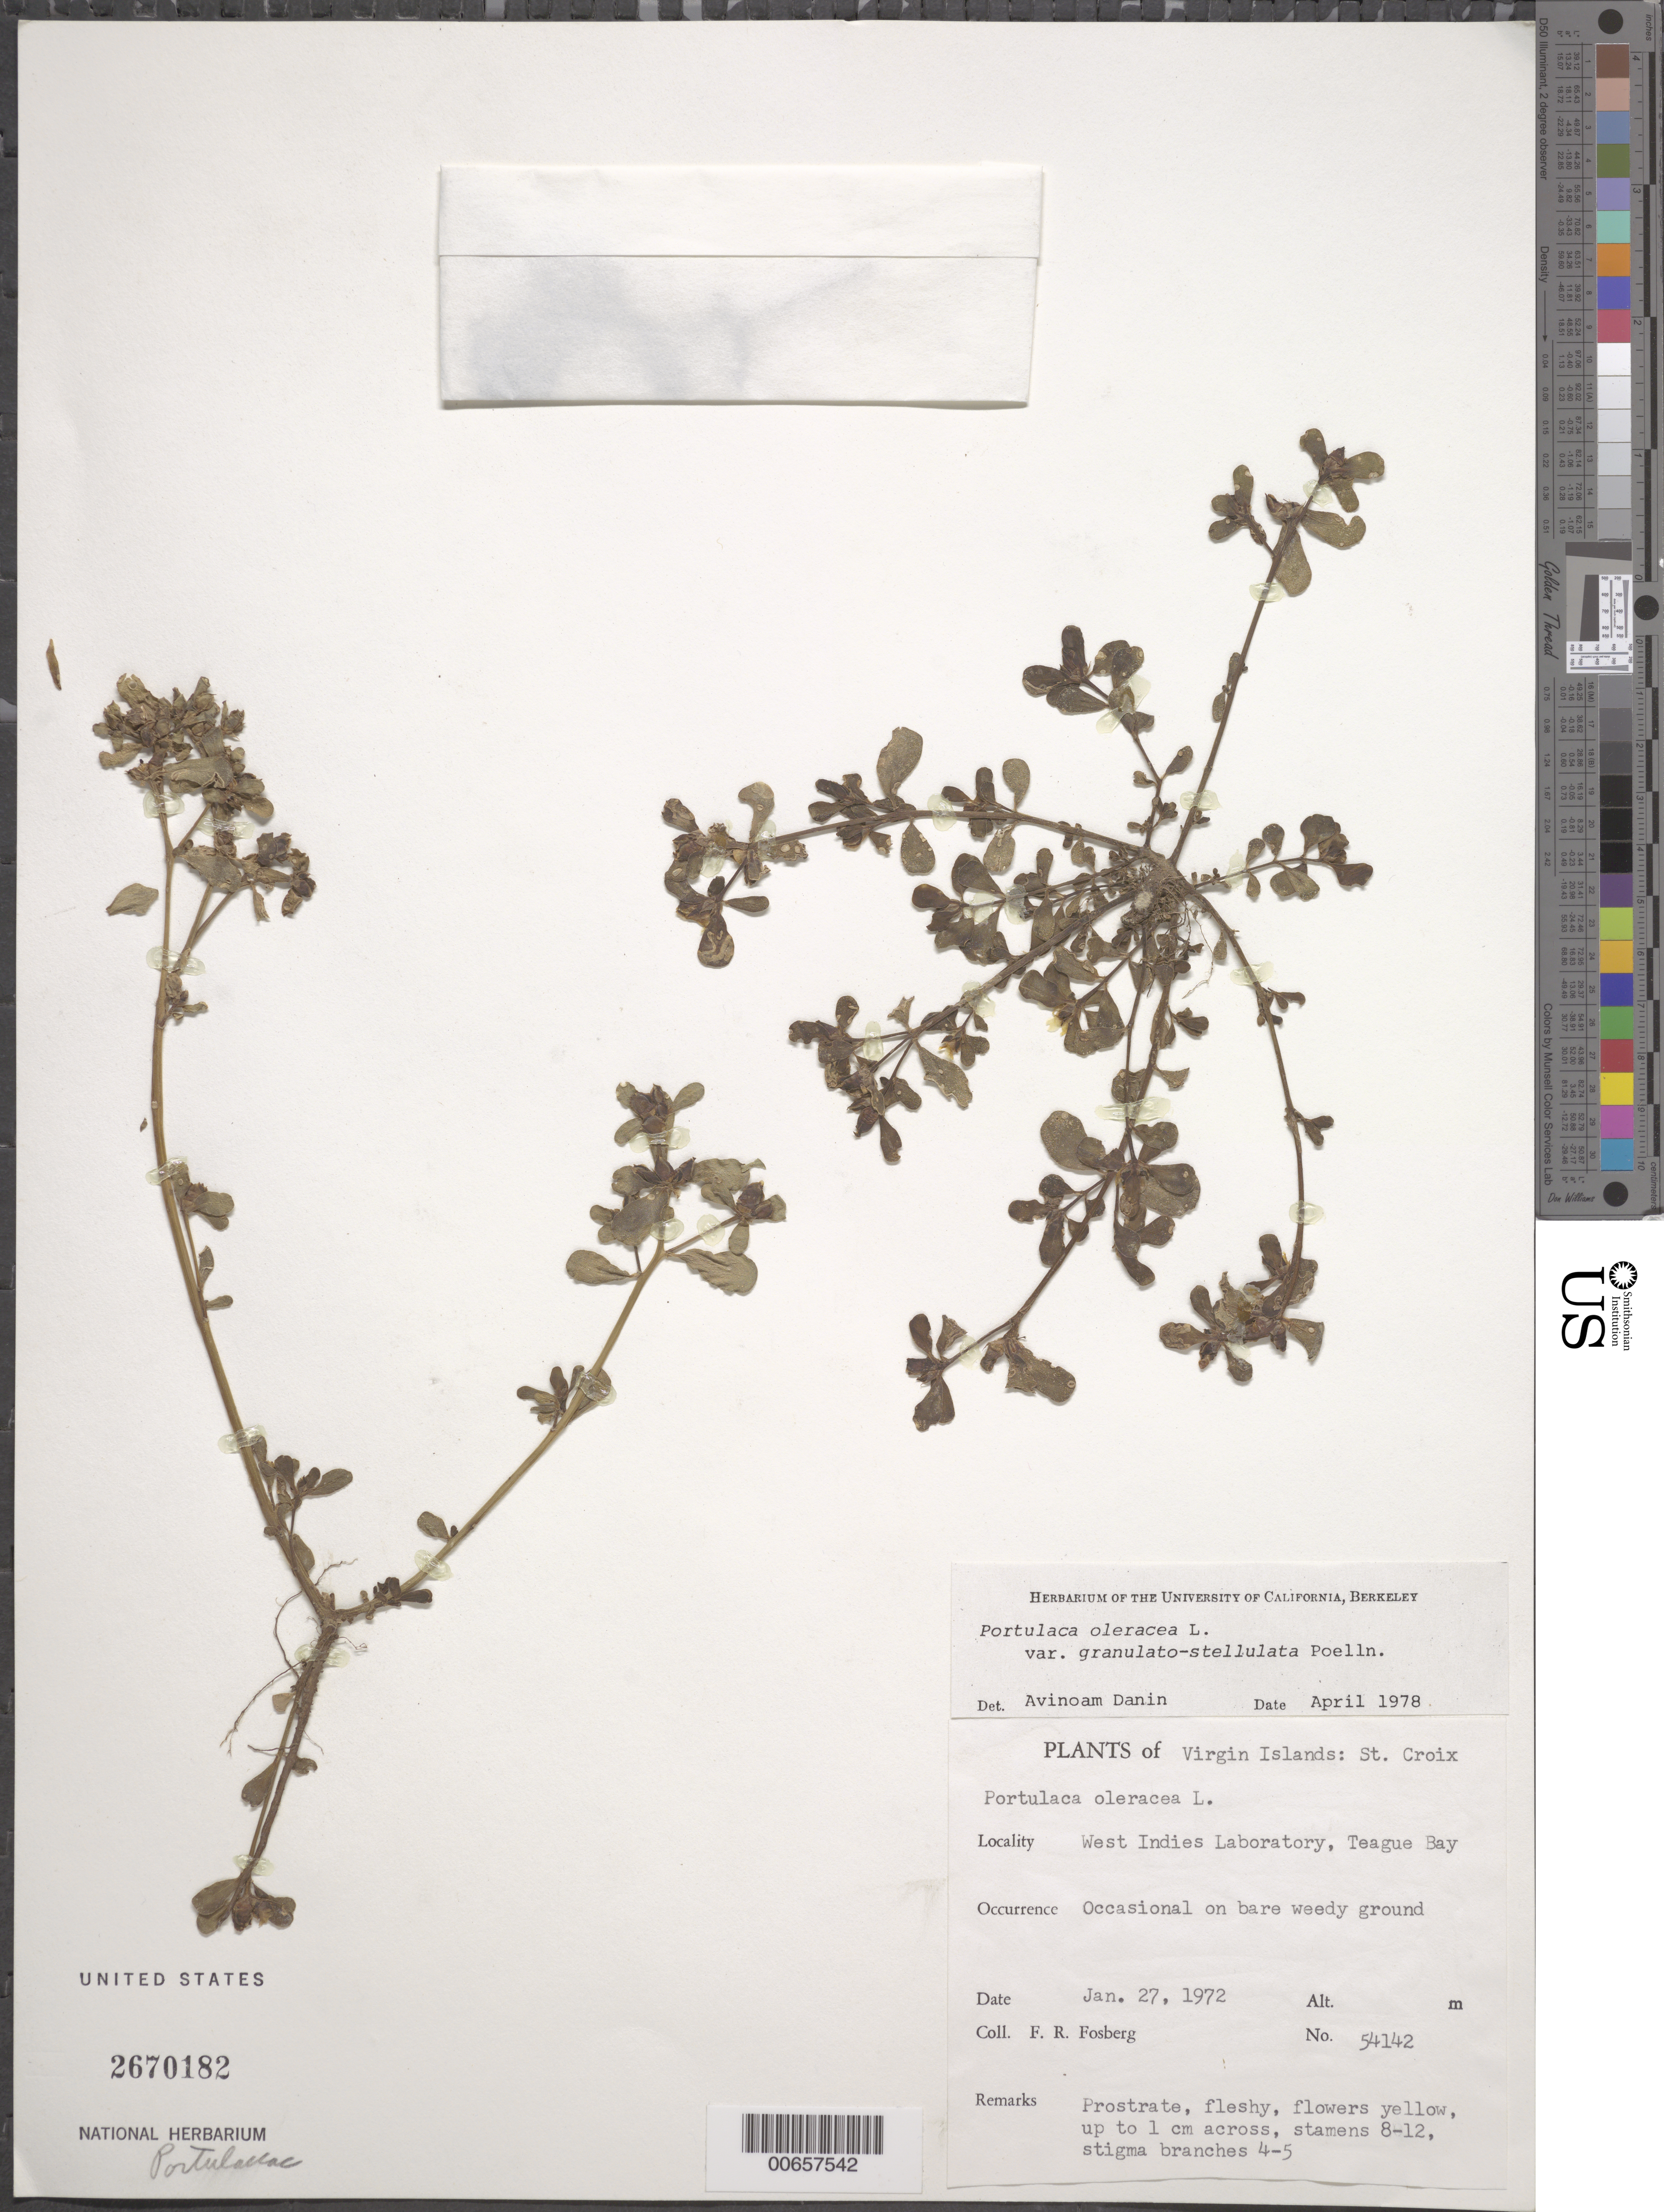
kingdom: Plantae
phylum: Tracheophyta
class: Magnoliopsida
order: Caryophyllales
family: Portulacaceae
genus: Portulaca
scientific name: Portulaca oleracea var. granulatostellulata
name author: Poelln.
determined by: Danin, A., (UC), University of California Berkeley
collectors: F. R. Fosberg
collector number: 54142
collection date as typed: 27 Jan 1972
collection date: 1972-01-27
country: U.S. Virgin Islands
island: St. Croix Island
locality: West Indies Lab., Teague Bay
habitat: On bare weedy ground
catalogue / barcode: US 2670182